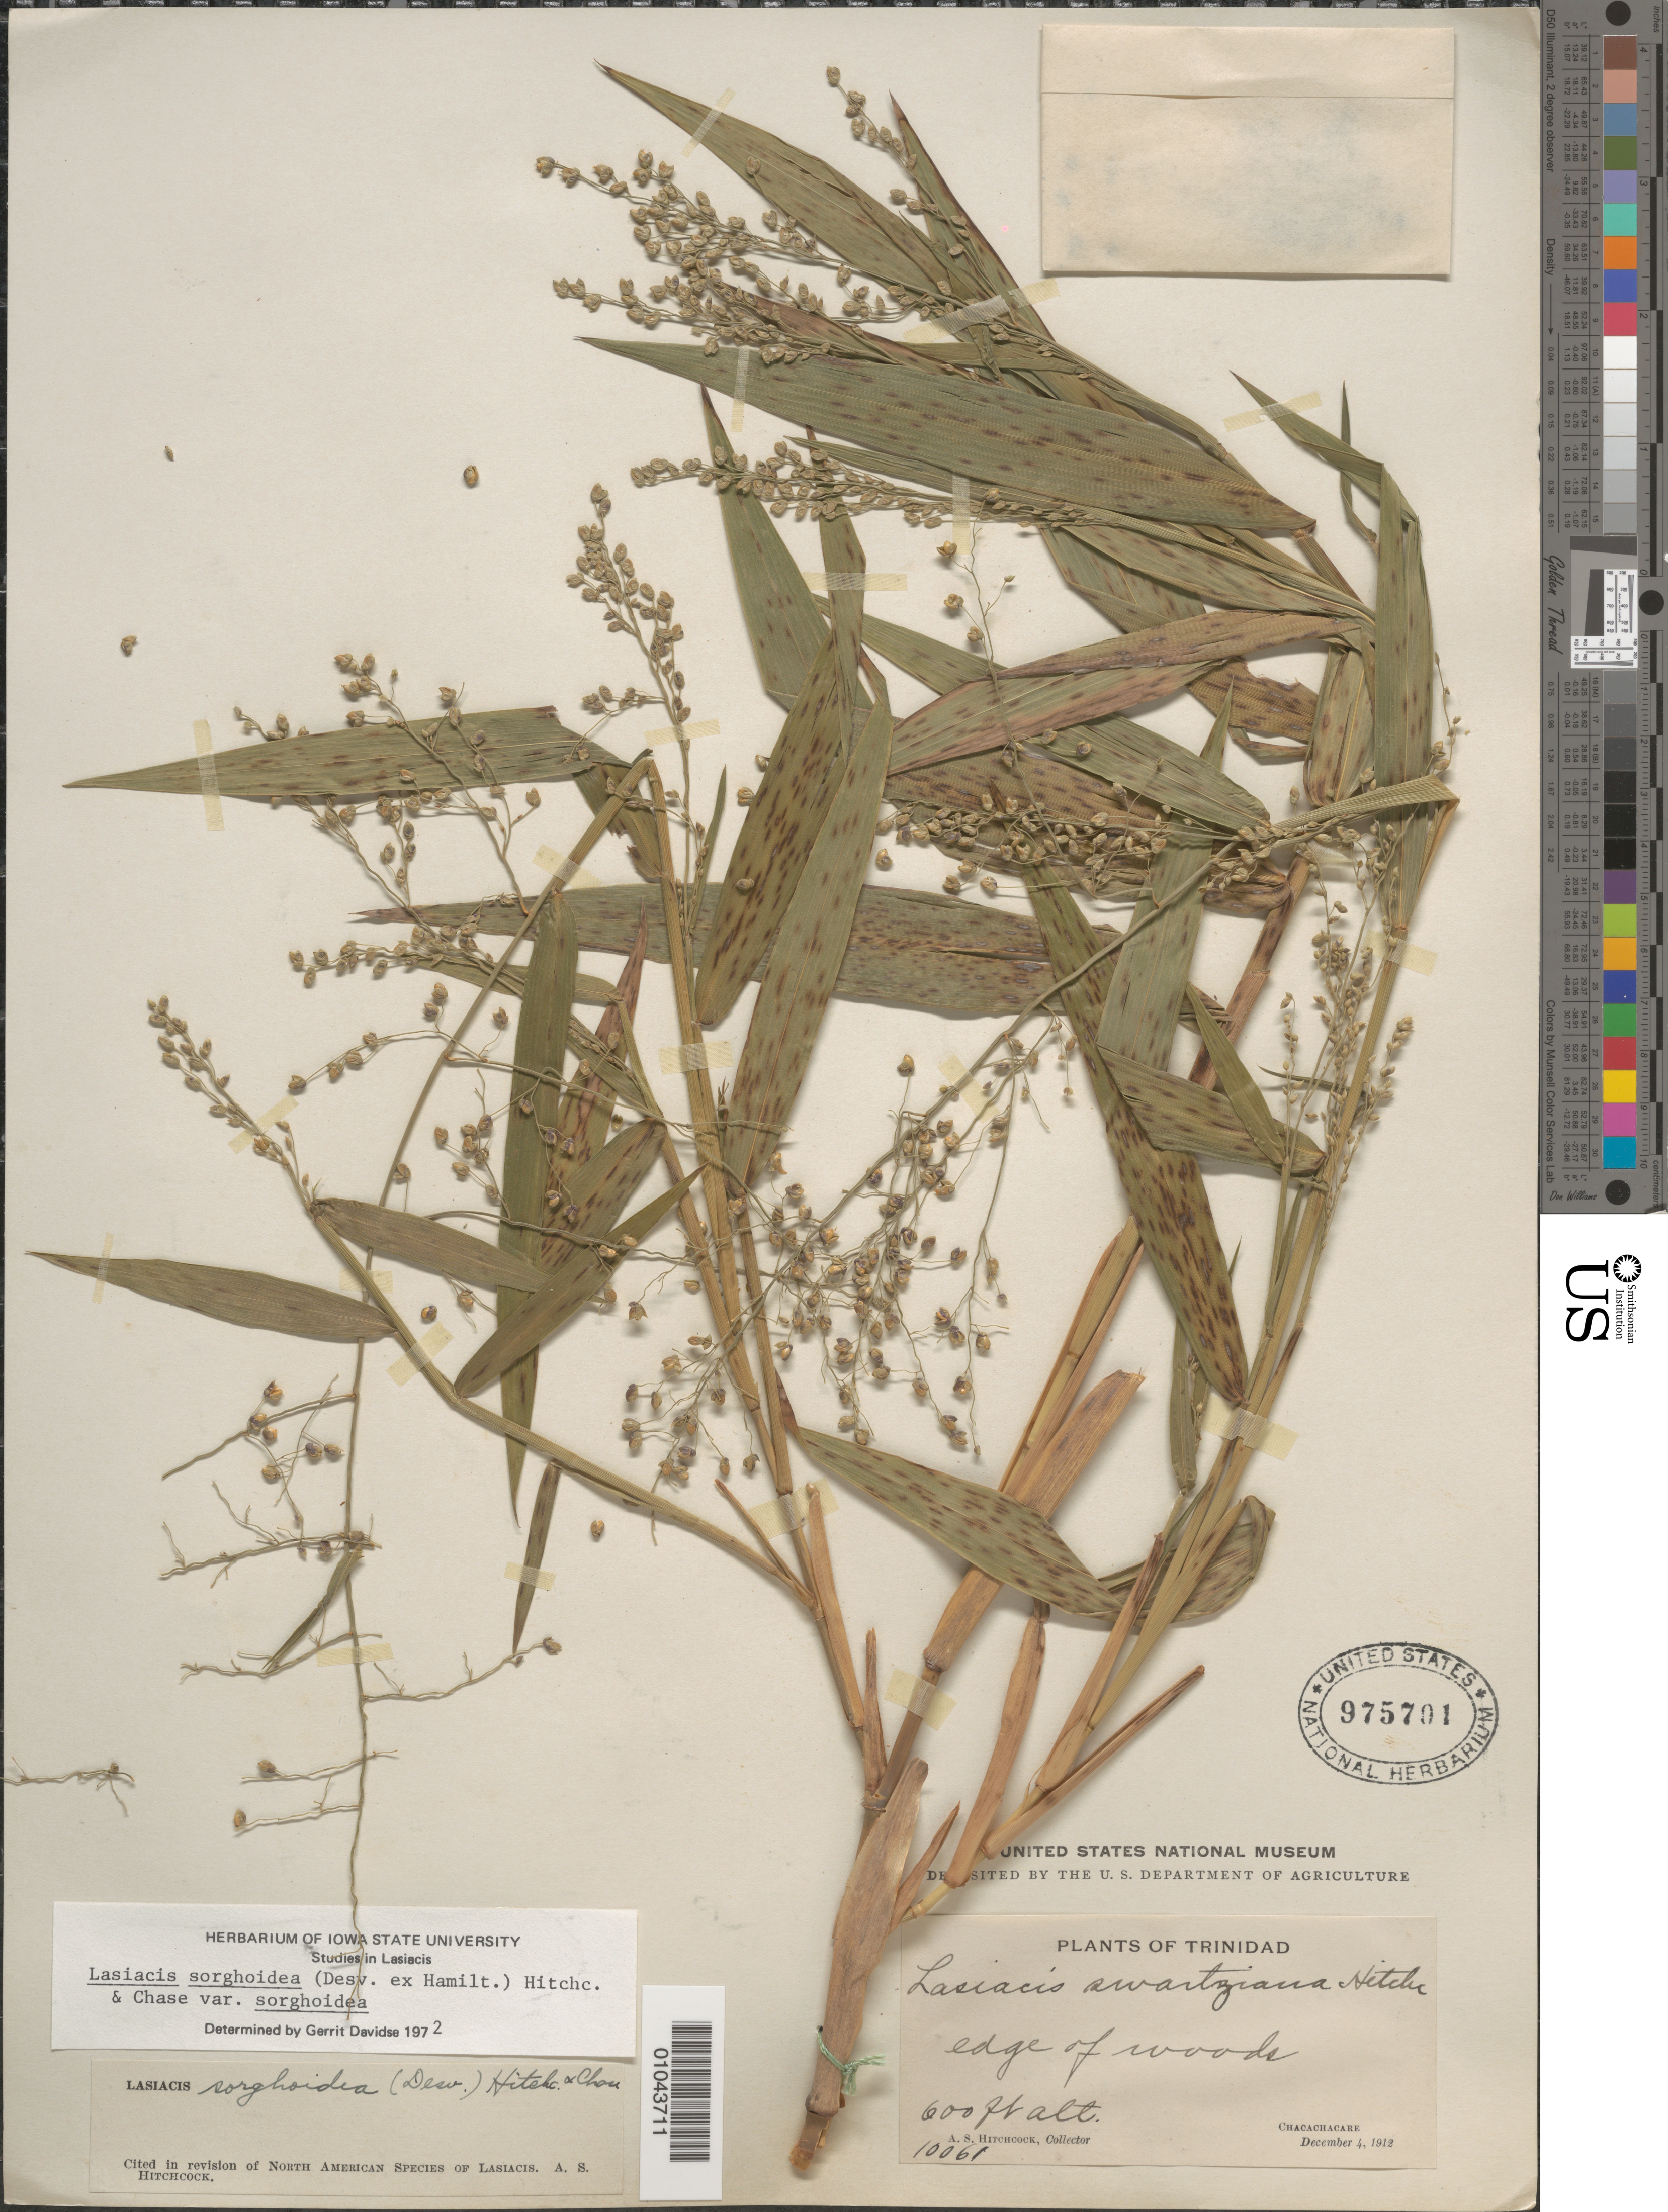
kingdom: Plantae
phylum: Tracheophyta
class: Liliopsida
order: Poales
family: Poaceae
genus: Lasiacis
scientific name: Lasiacis sorghoidea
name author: (Desv. ex Ham.) Hitchc. & Chase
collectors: A. S. Hitchcock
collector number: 10061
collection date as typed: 04 Dec 1912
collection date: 1912-12-04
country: Trinidad and Tobago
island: Chacachacare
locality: Chacachacare, edge of woods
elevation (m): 183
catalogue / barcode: US 975791